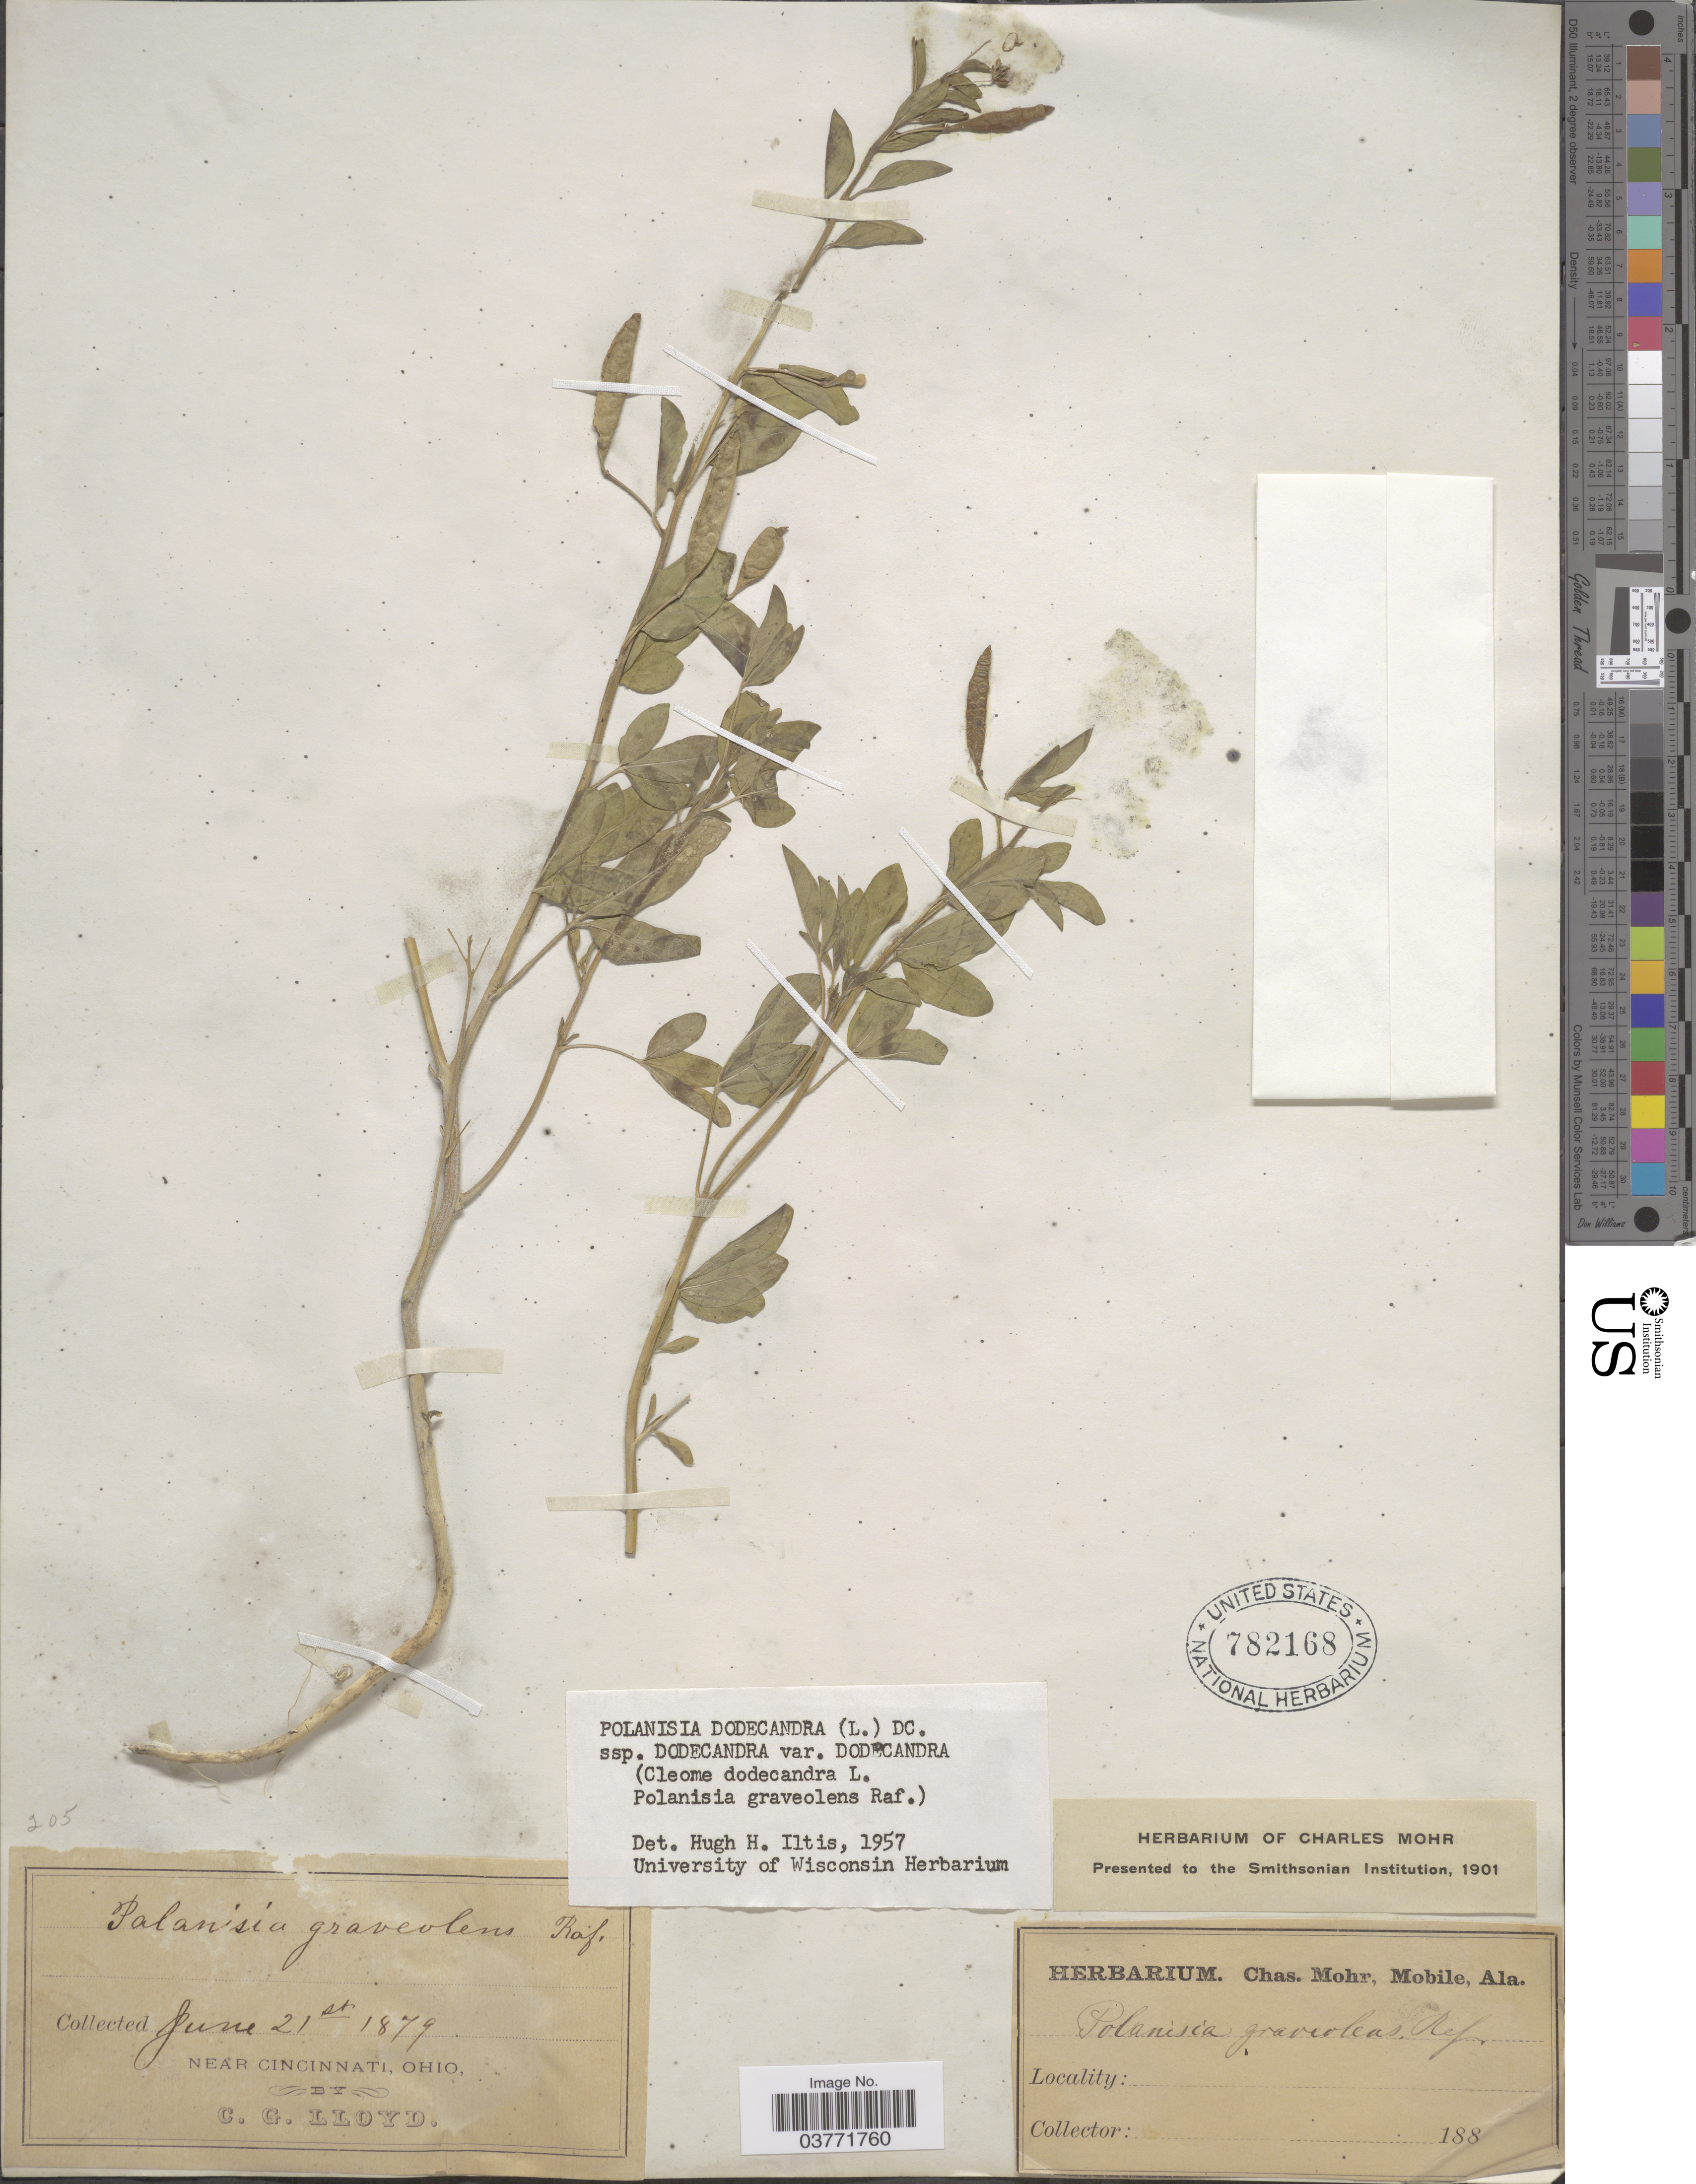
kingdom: Plantae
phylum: Tracheophyta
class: Magnoliopsida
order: Brassicales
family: Cleomaceae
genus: Polanisia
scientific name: Polanisia dodecandra subsp. dodecandra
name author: (L.) DC.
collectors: C. G. Lloyd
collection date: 1879-06-21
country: United States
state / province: Ohio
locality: Near Cincinnati.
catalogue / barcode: US 782168